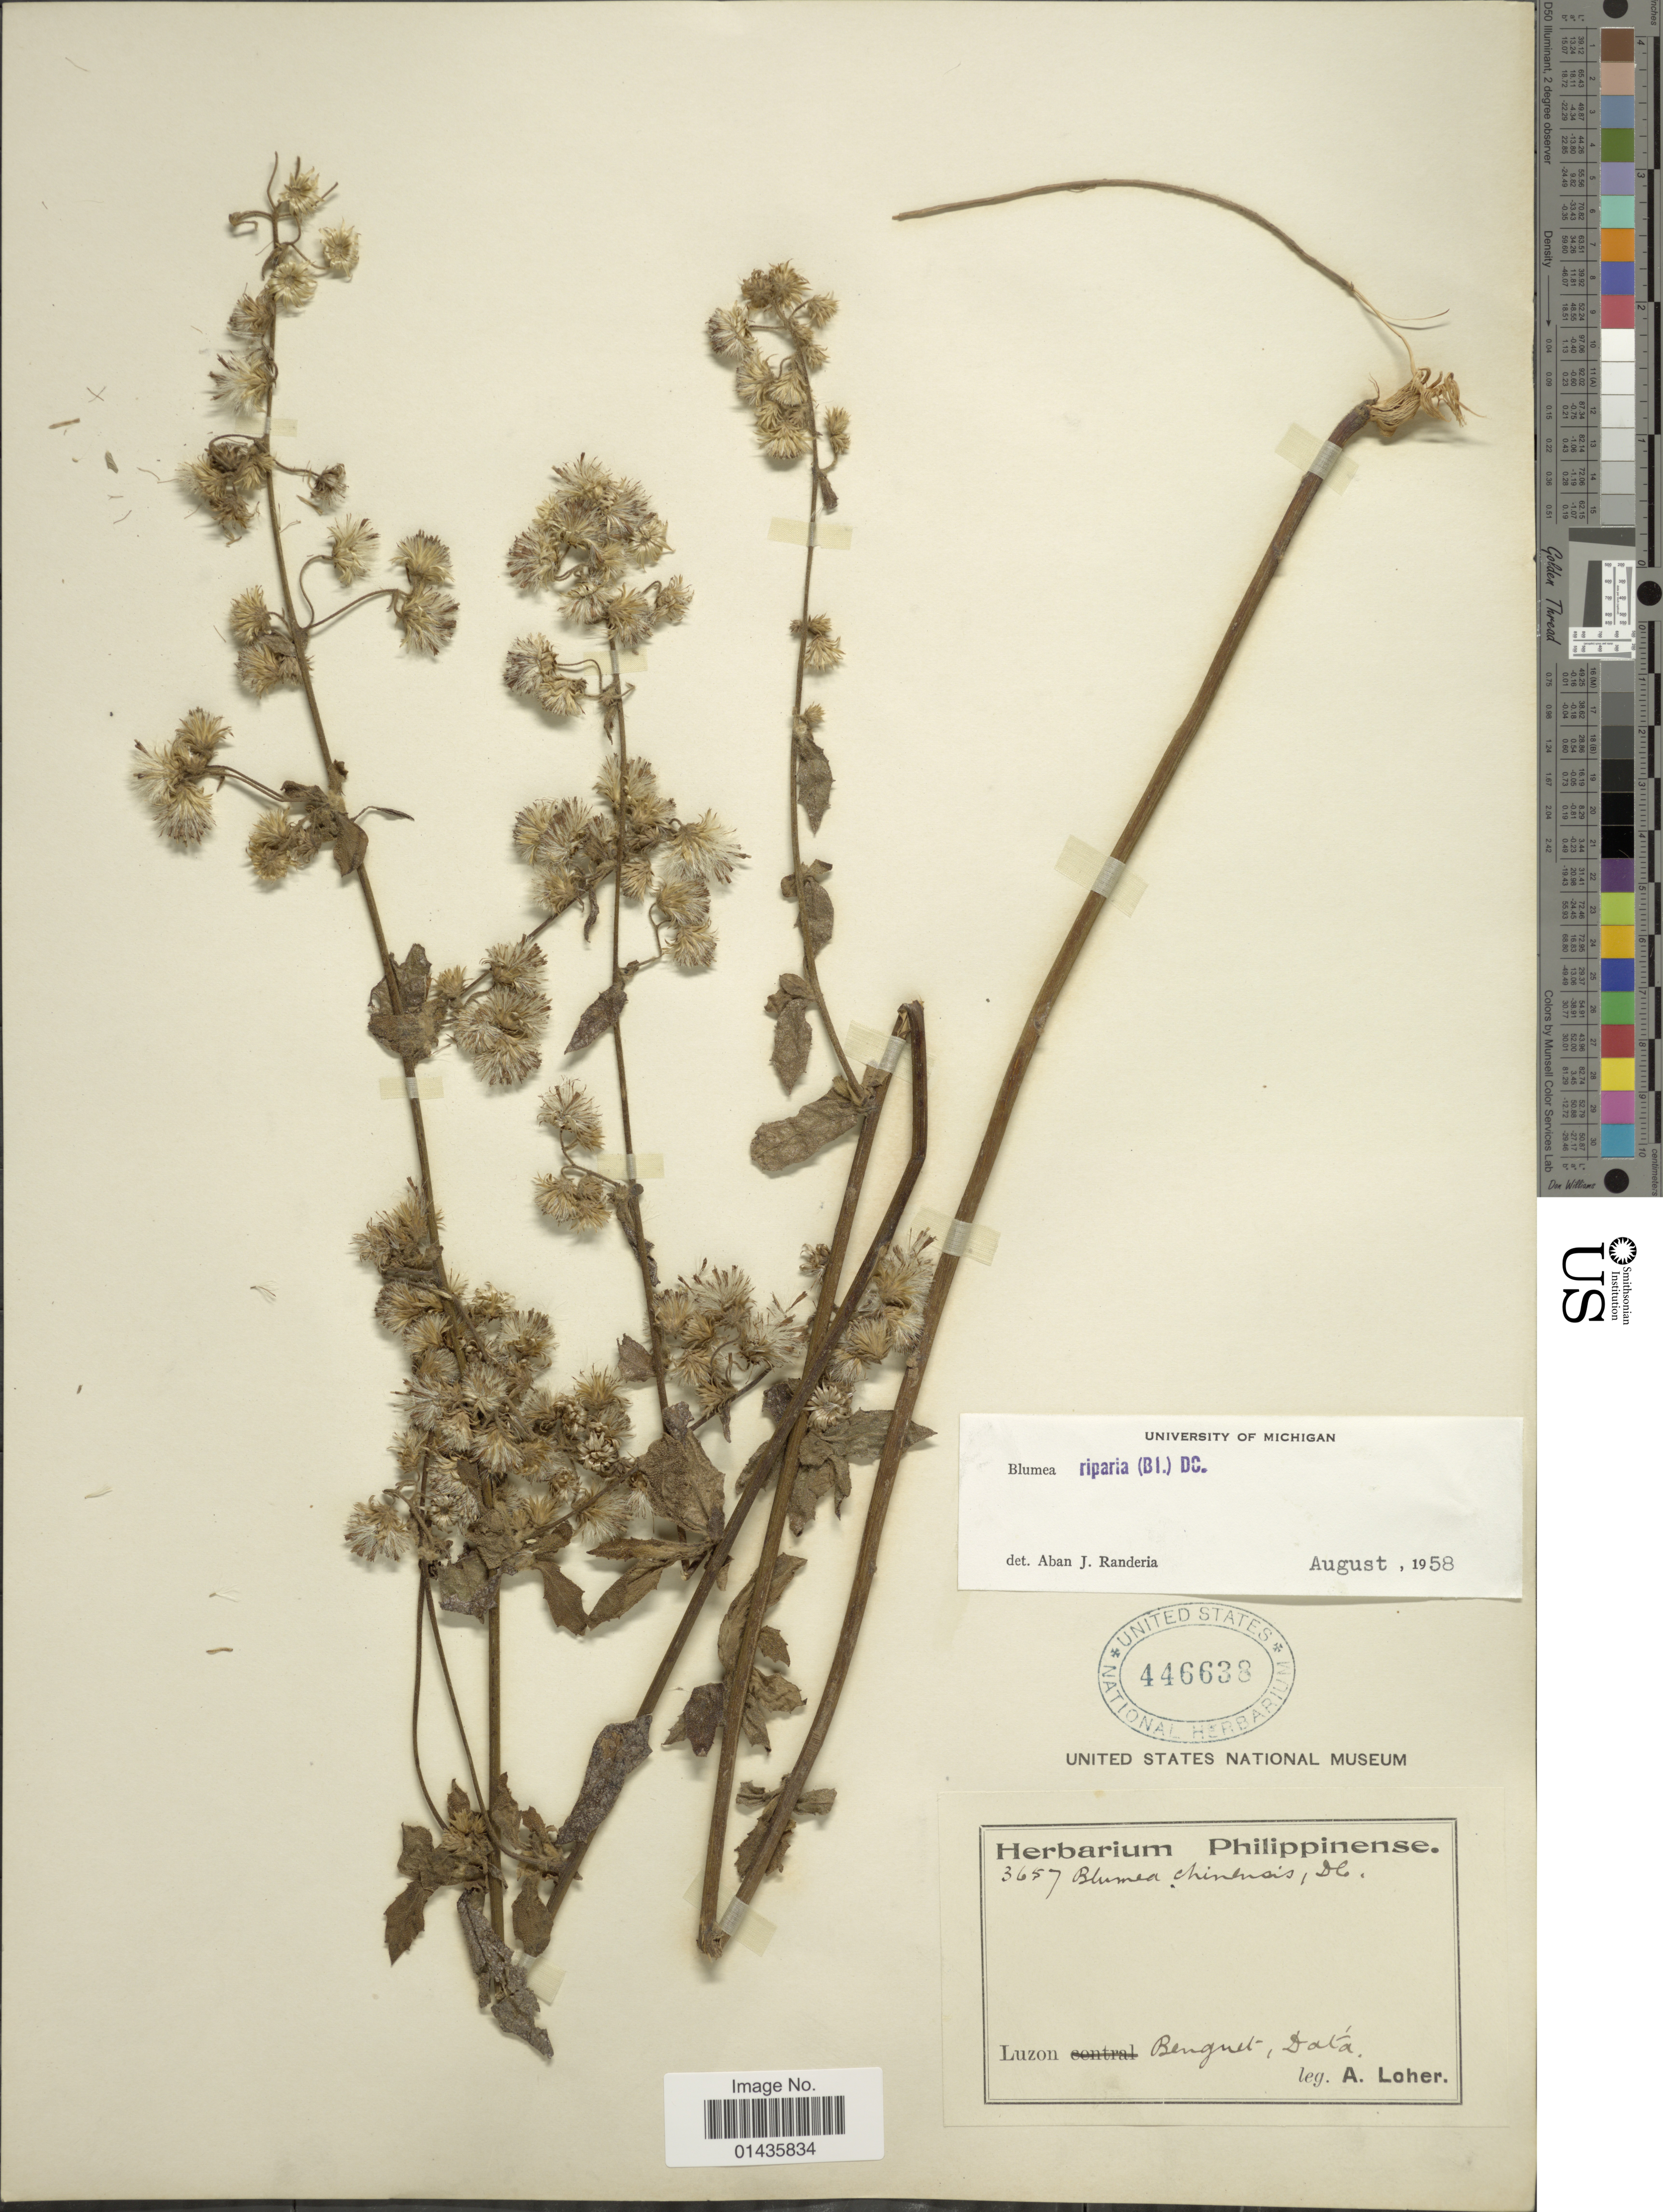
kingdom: Plantae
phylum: Tracheophyta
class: Magnoliopsida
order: Asterales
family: Asteraceae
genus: Blumea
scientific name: Blumea riparia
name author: (Blume) DC.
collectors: A. Loher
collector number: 3657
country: Philippines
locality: Luzon, Benguet, Data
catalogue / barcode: US 446638